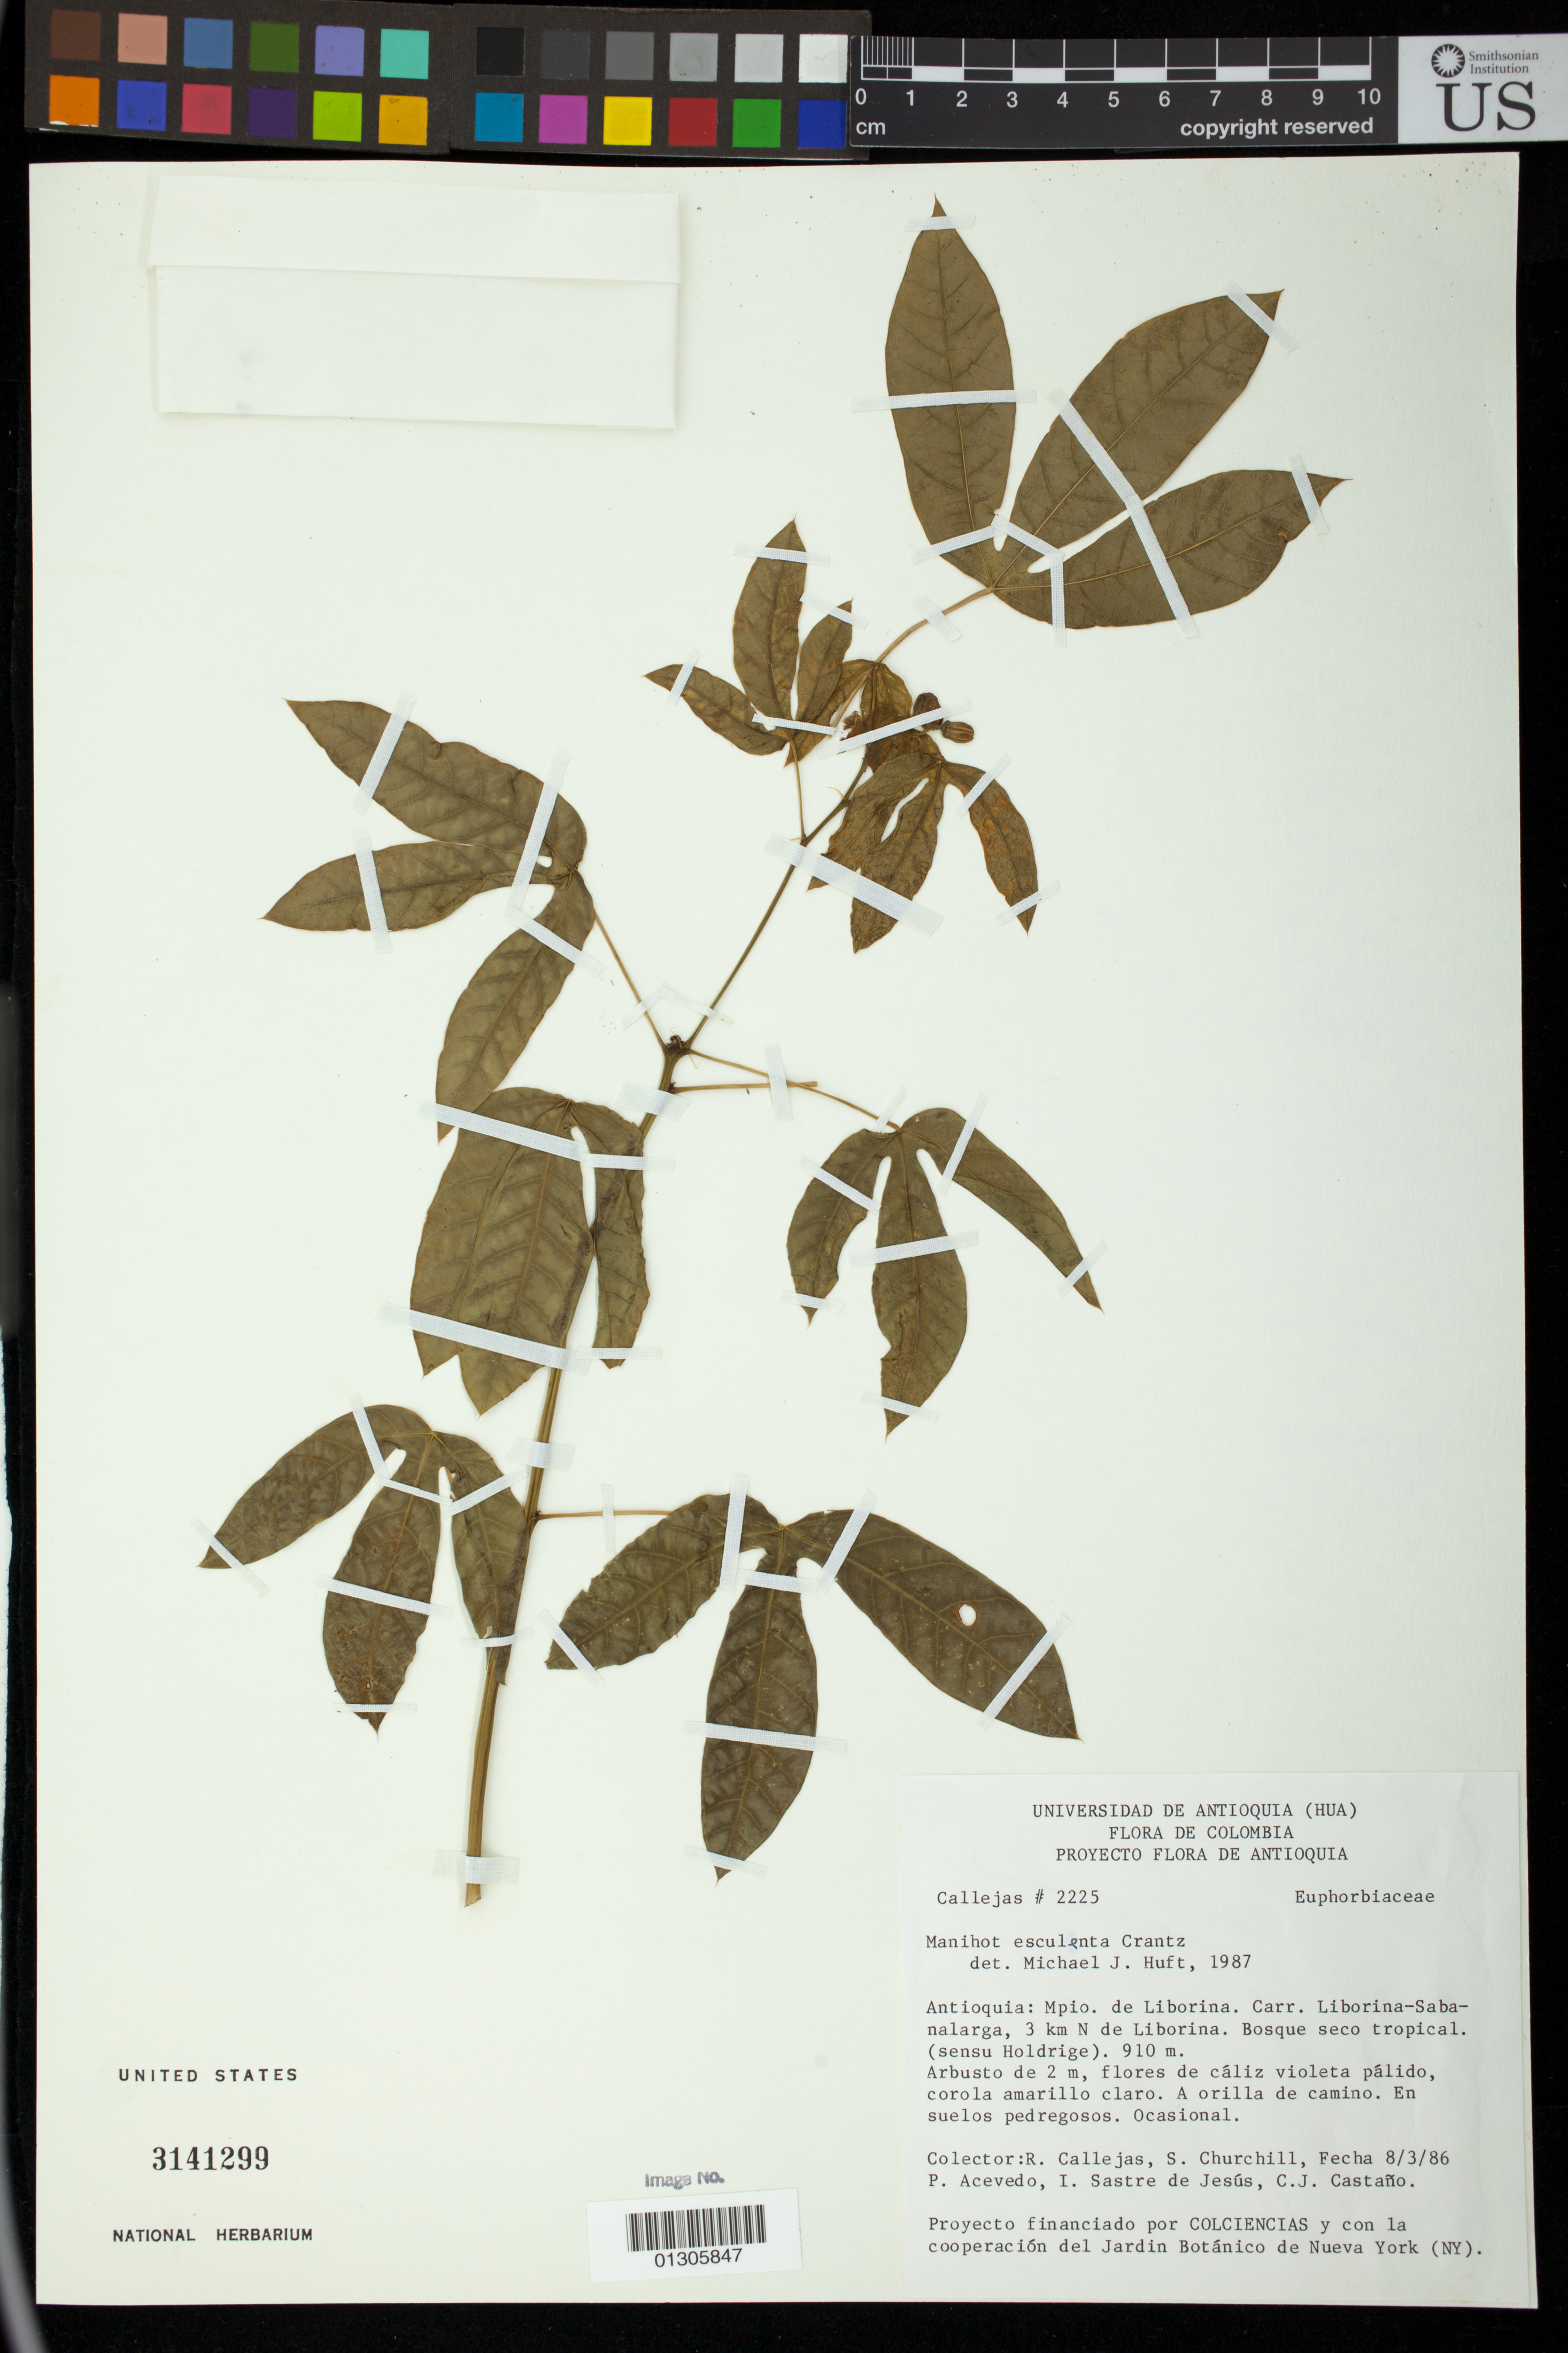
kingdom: Plantae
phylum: Tracheophyta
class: Magnoliopsida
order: Malpighiales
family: Euphorbiaceae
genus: Manihot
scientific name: Manihot esculenta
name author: Crantz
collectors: R. Callejas, S. P. Churchill, P. Acevedo-Rodr., I. Sastre-de Jesús & C. Castano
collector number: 2225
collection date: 1986-08-03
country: Colombia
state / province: Antioquia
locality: Mpio. de Liborina. Carr. Liborina-Sabanalarga, 3 km N de Liborina.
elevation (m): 910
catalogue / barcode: US 3141299